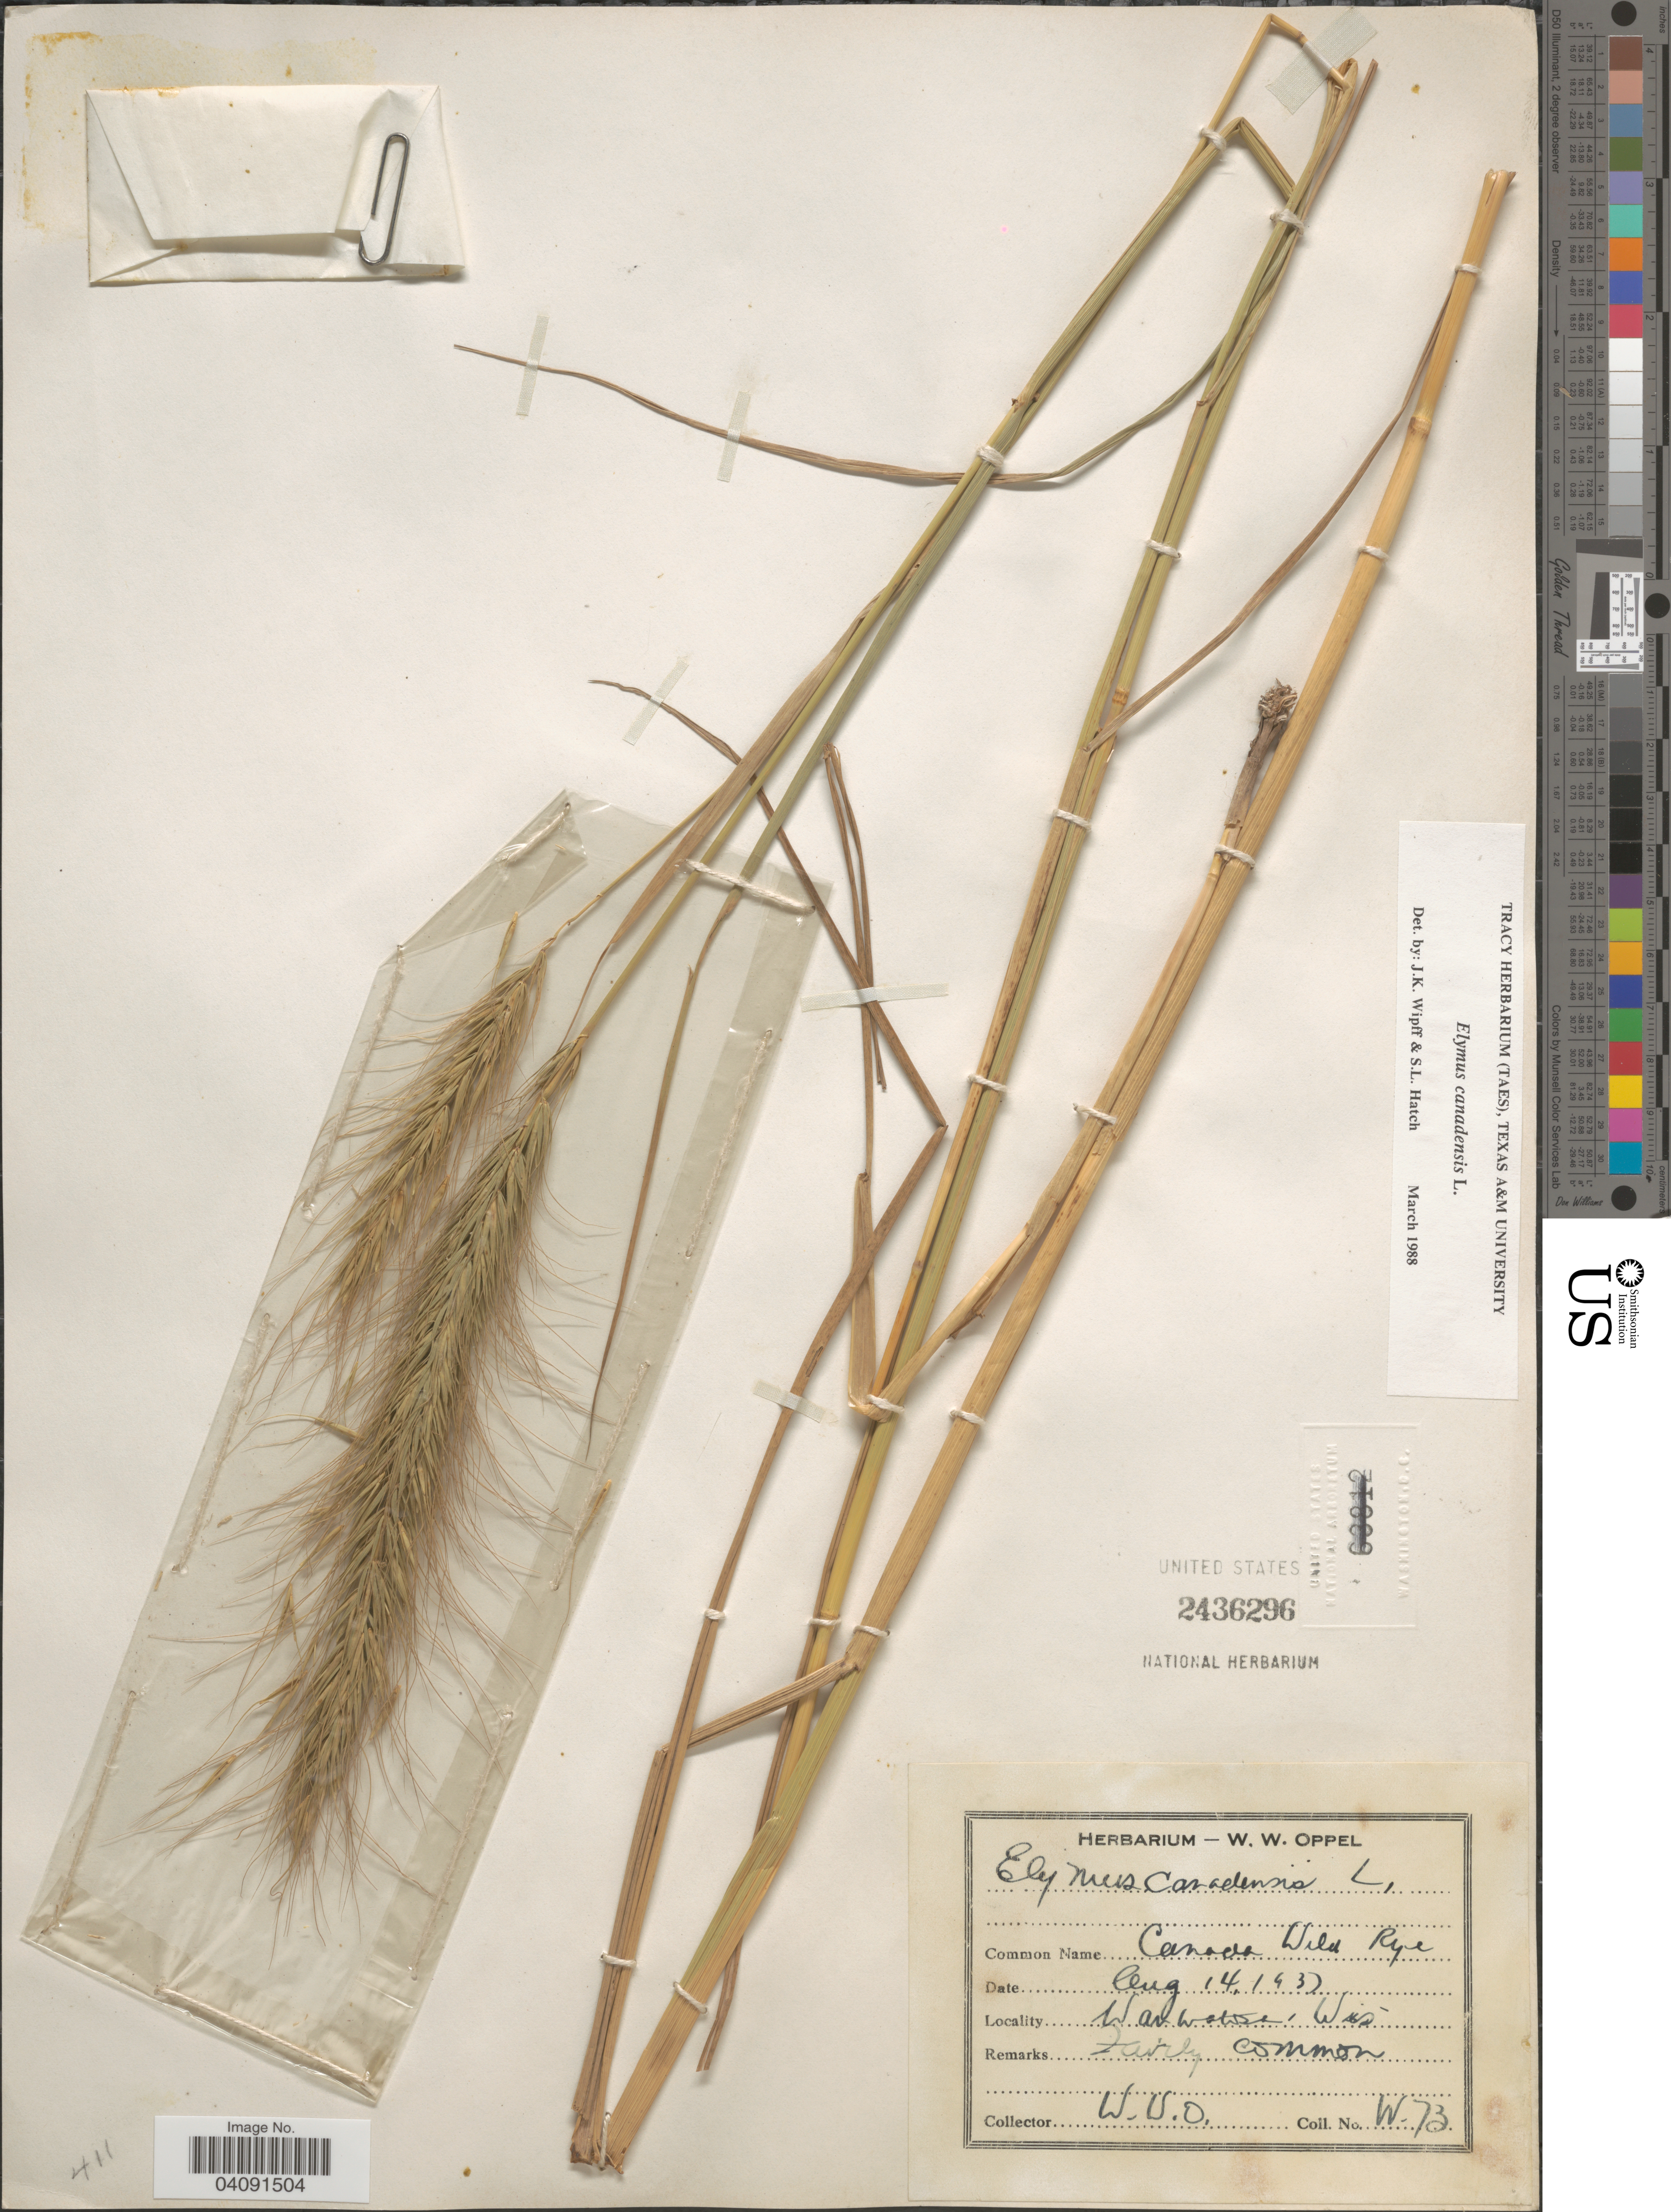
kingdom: Plantae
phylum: Tracheophyta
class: Liliopsida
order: Poales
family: Poaceae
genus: Elymus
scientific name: Elymus canadensis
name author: L.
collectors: W. Oppel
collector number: W73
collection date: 1937-08-14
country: United States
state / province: Wisconsin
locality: Wauwatosa.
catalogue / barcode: US 2436296